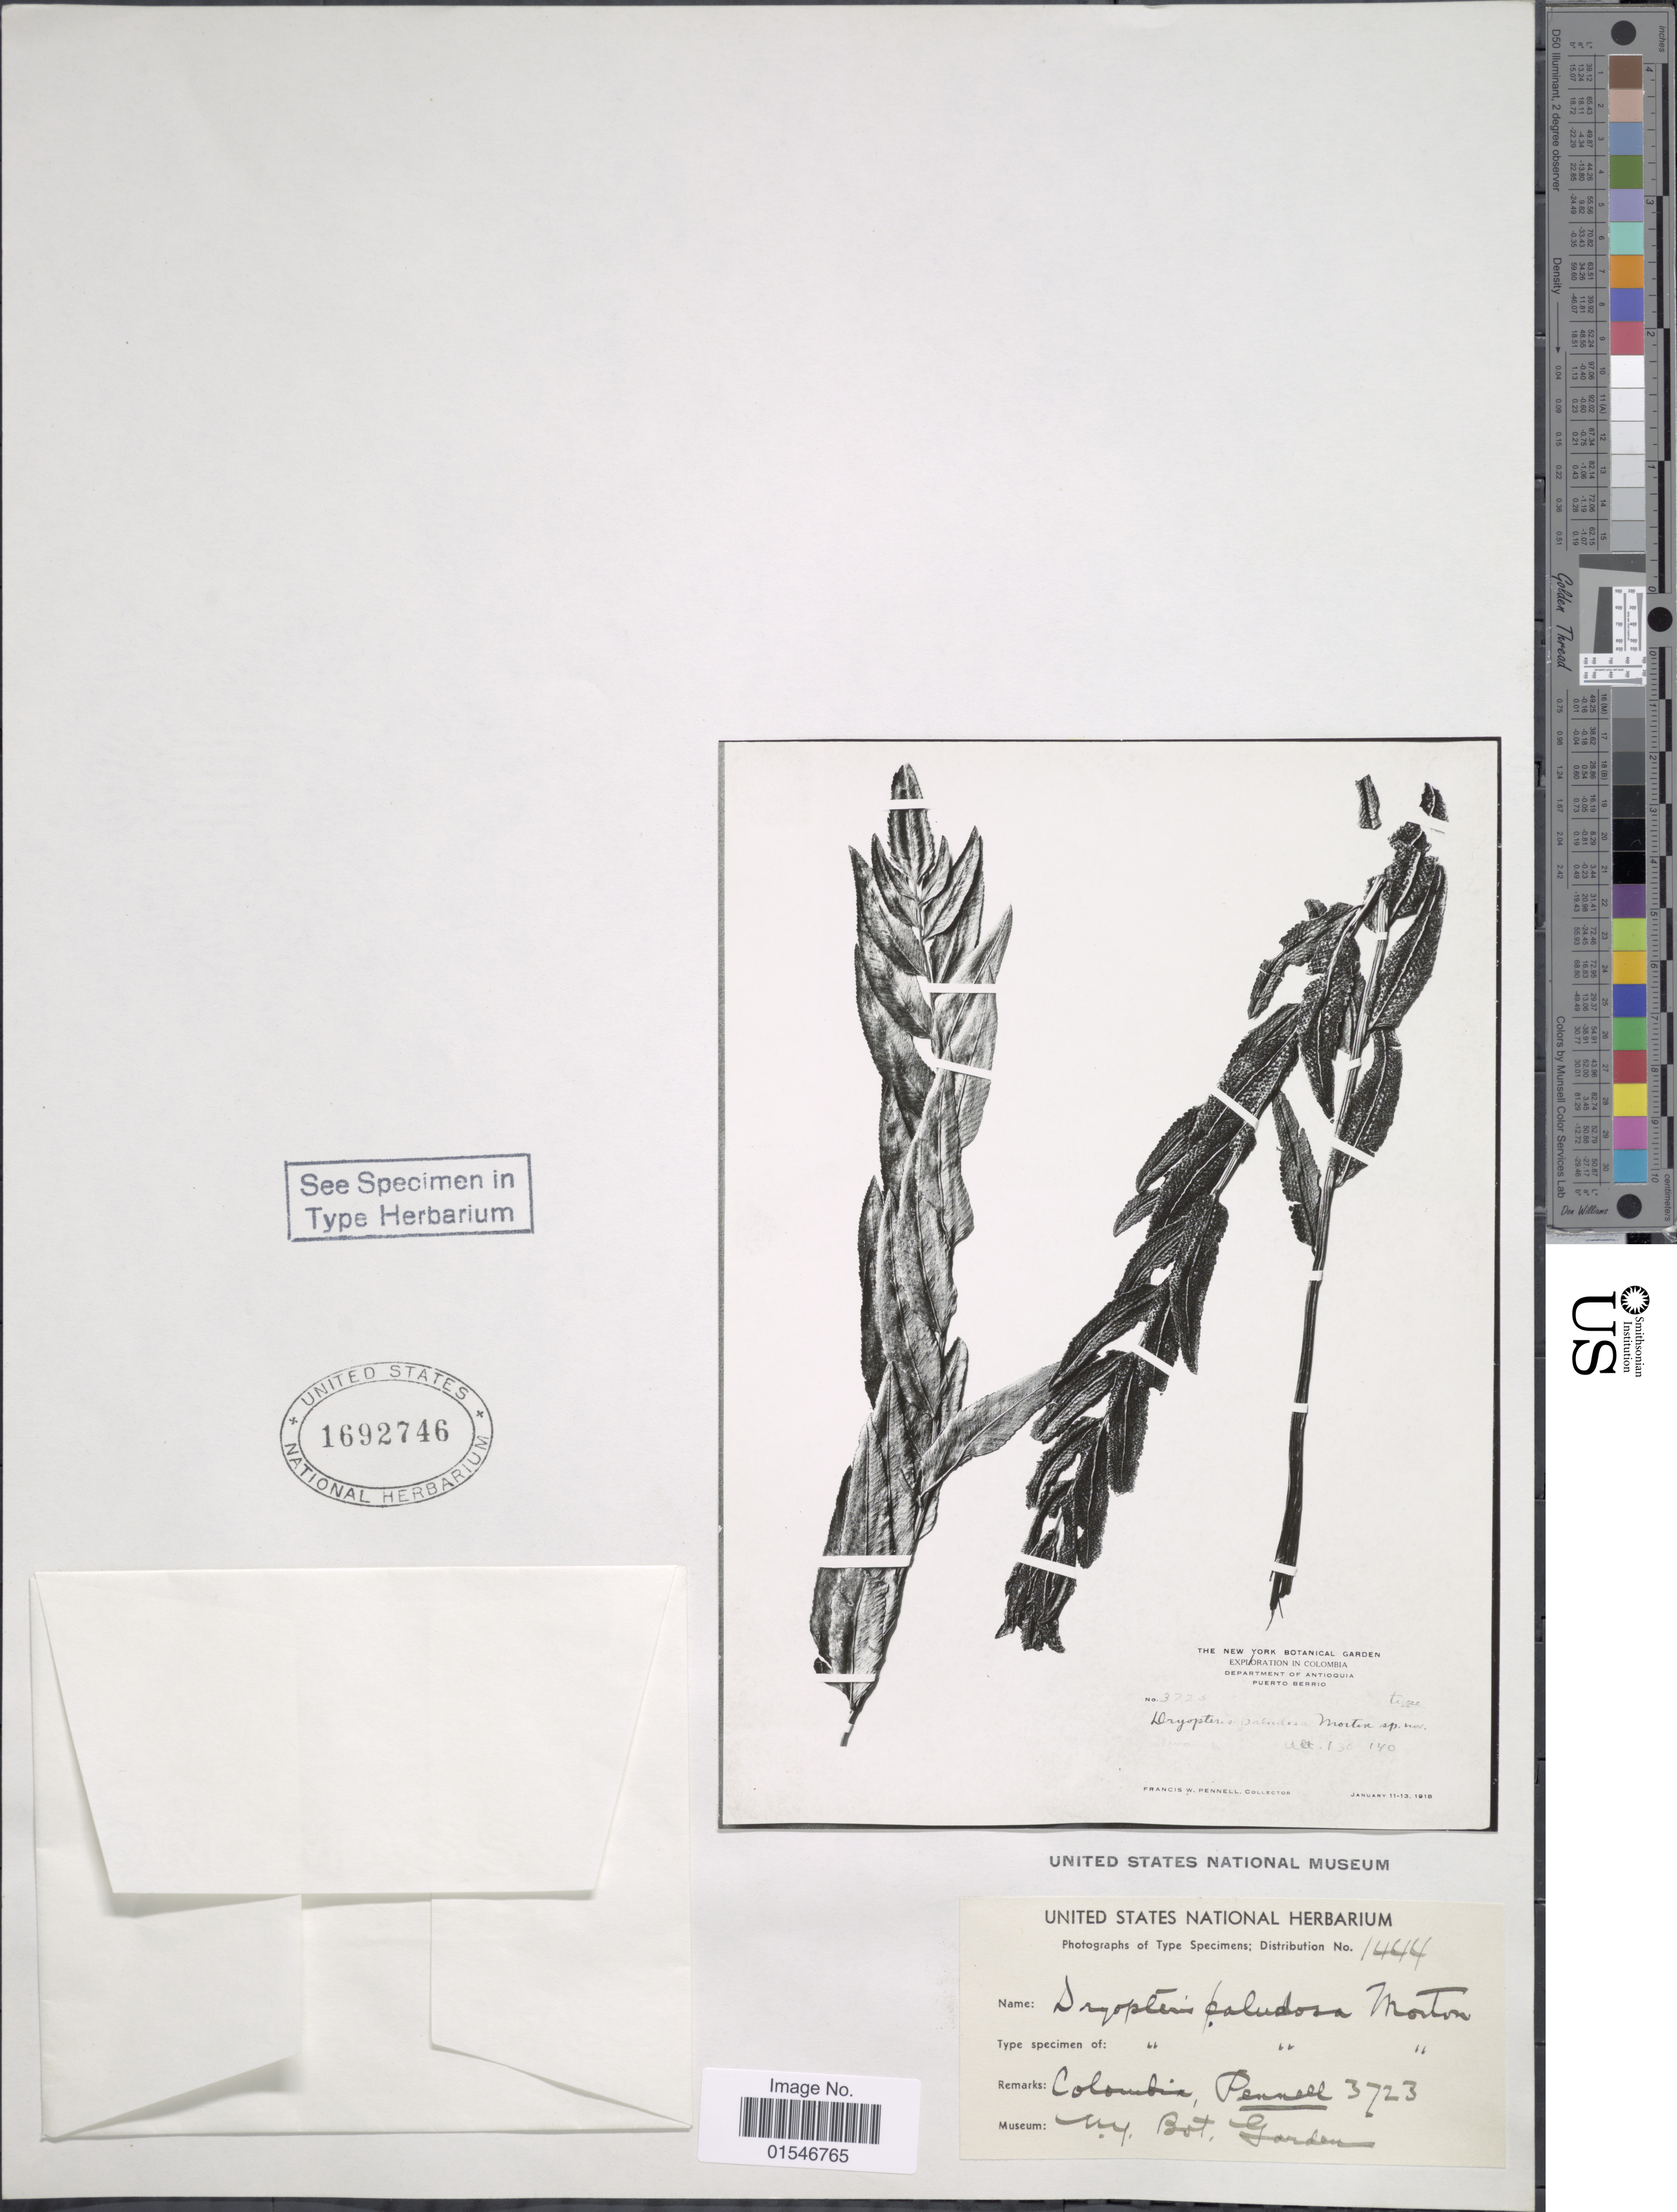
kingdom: Plantae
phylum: Tracheophyta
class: Polypodiopsida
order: Polypodiales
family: Dryopteridaceae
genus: Cyclodium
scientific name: Cyclodium meniscioides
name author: (Willd.) C. Presl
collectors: F. W. Pennell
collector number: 3723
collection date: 1918-01-11/1918-01-13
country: Colombia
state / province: Antioquia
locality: Puerto Berrio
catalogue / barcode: US 1692746